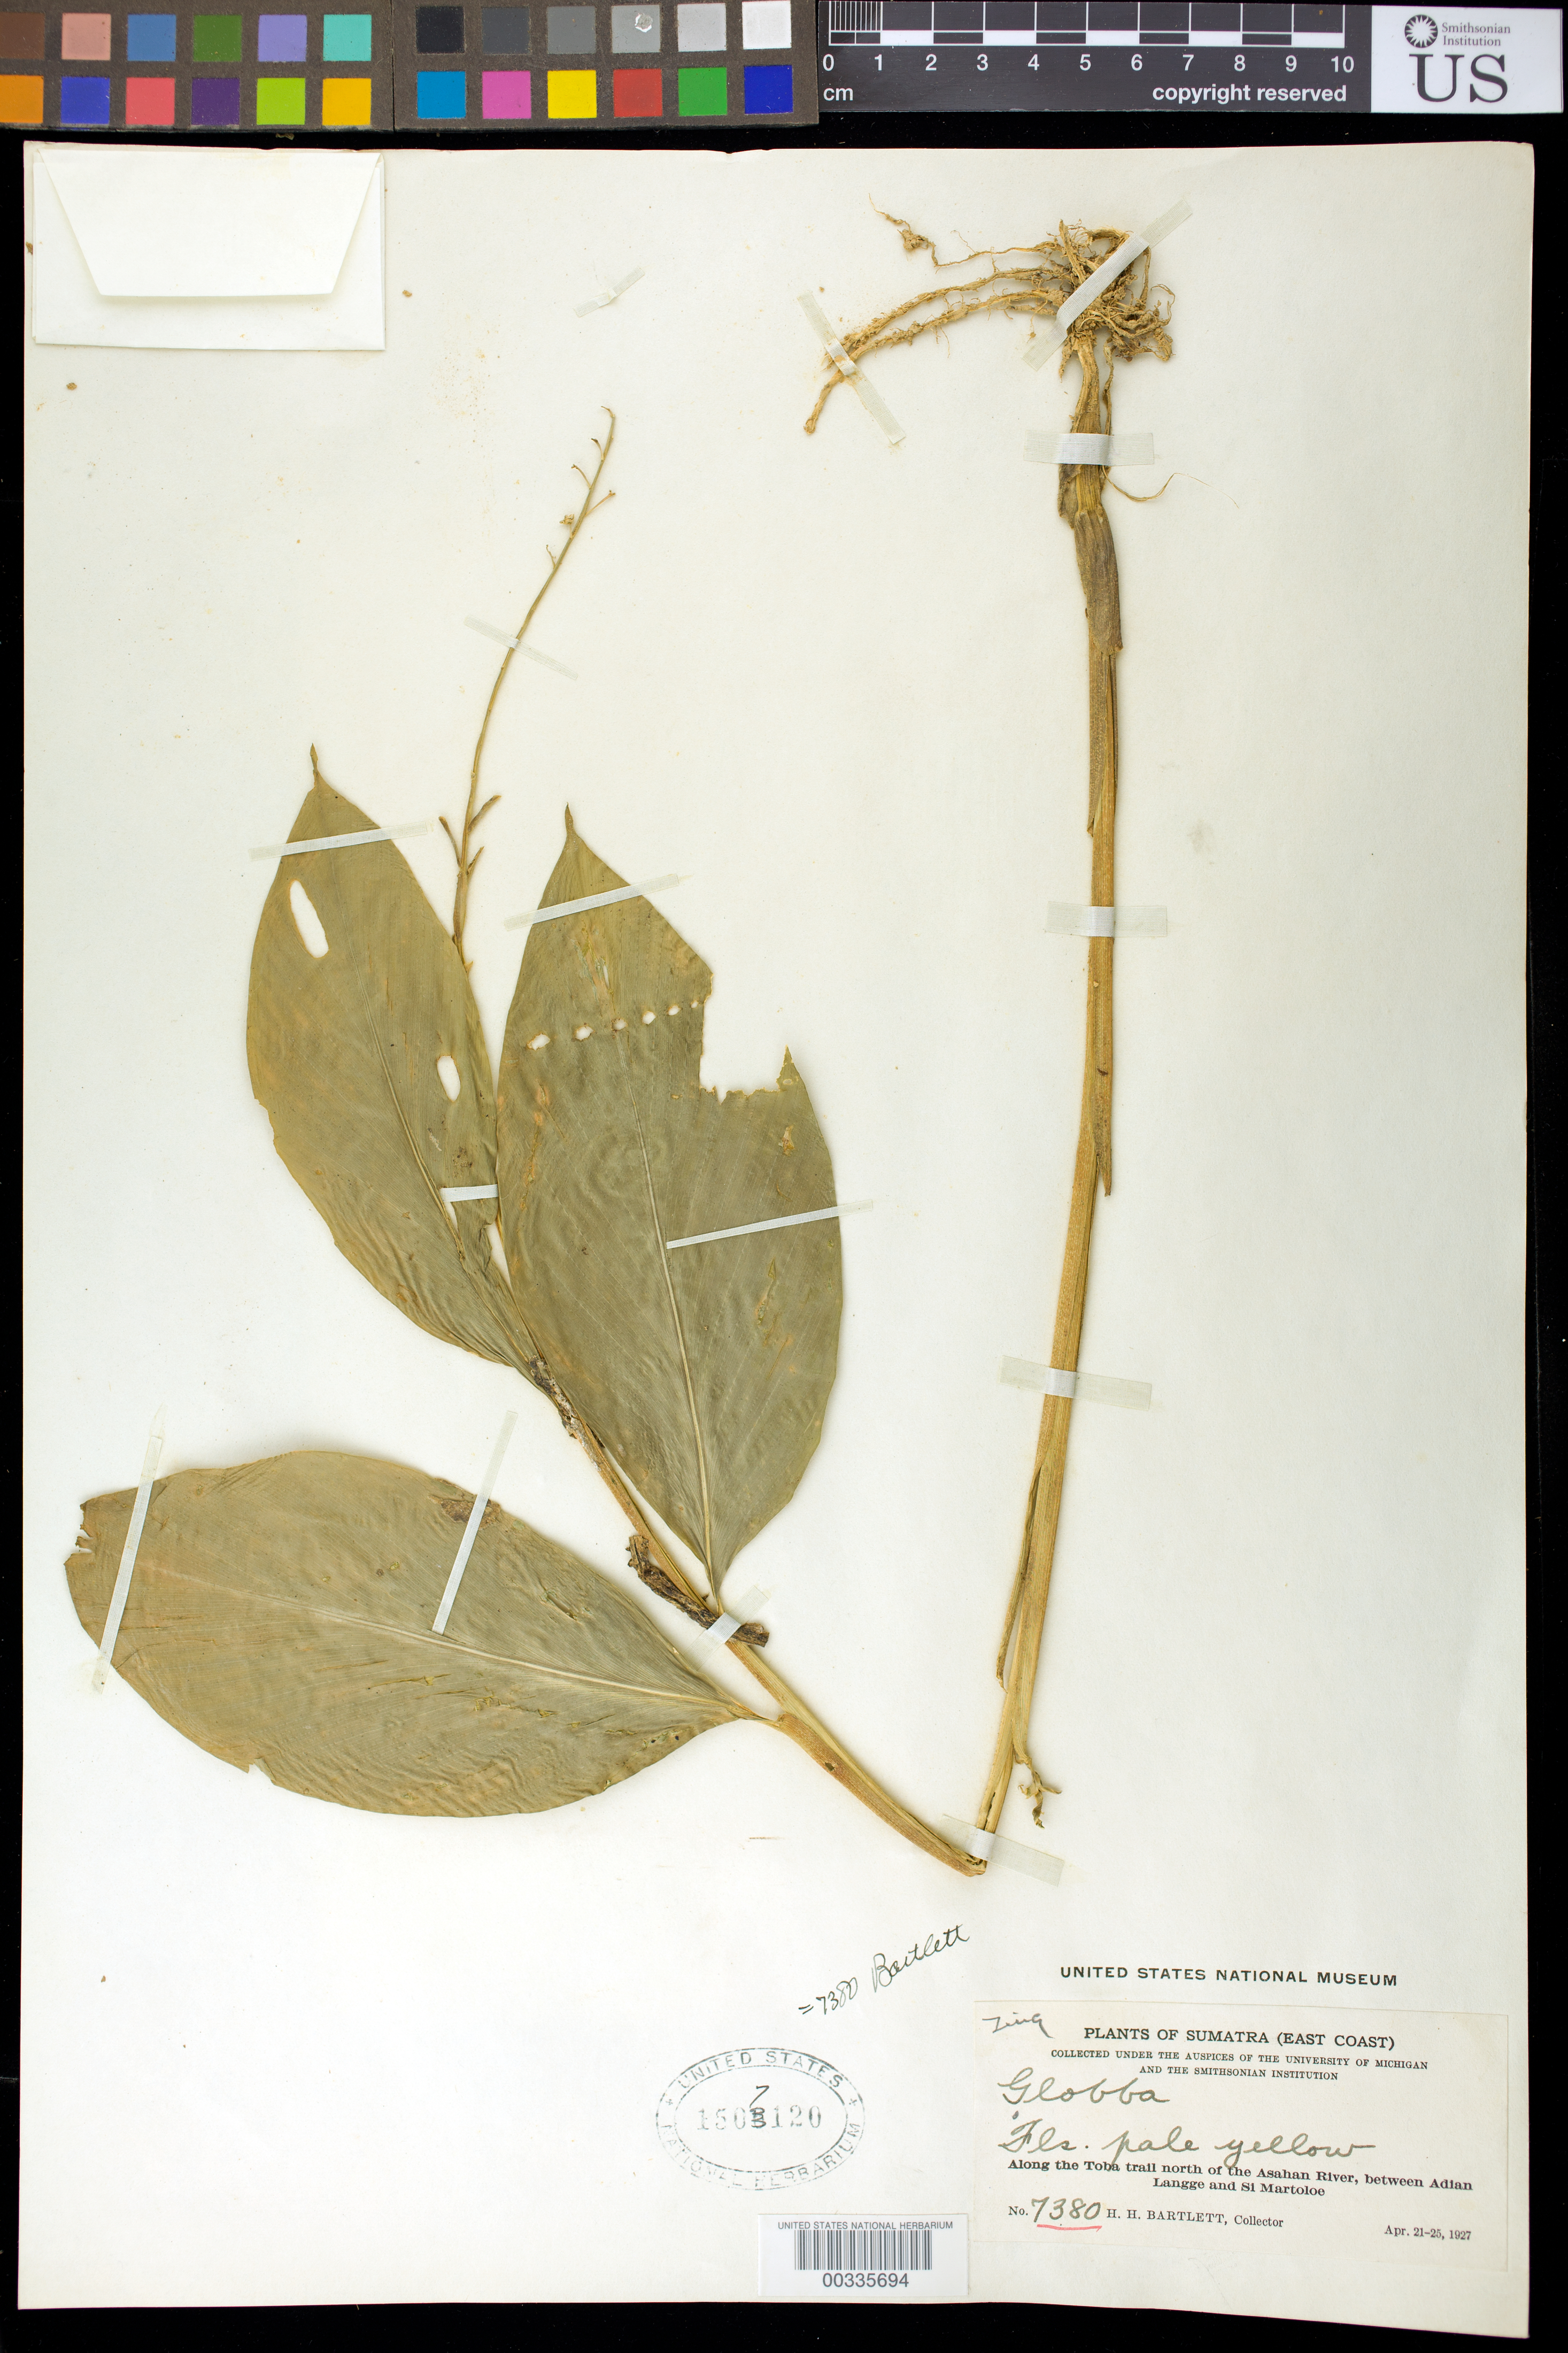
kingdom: Plantae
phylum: Tracheophyta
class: Liliopsida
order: Zingiberales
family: Zingiberaceae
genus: Globba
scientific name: Globba sp.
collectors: H. H. Bartlett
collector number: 7380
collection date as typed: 21 Apr 1927 to 25 Apr 1927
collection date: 1927-04-21/1927-04-25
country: Indonesia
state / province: Sumatra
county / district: Sumatera Utara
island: Sumatra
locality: Along Toba Trail N of Asahan River, between Adian Langge and Si Martoloe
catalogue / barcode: US 1507120